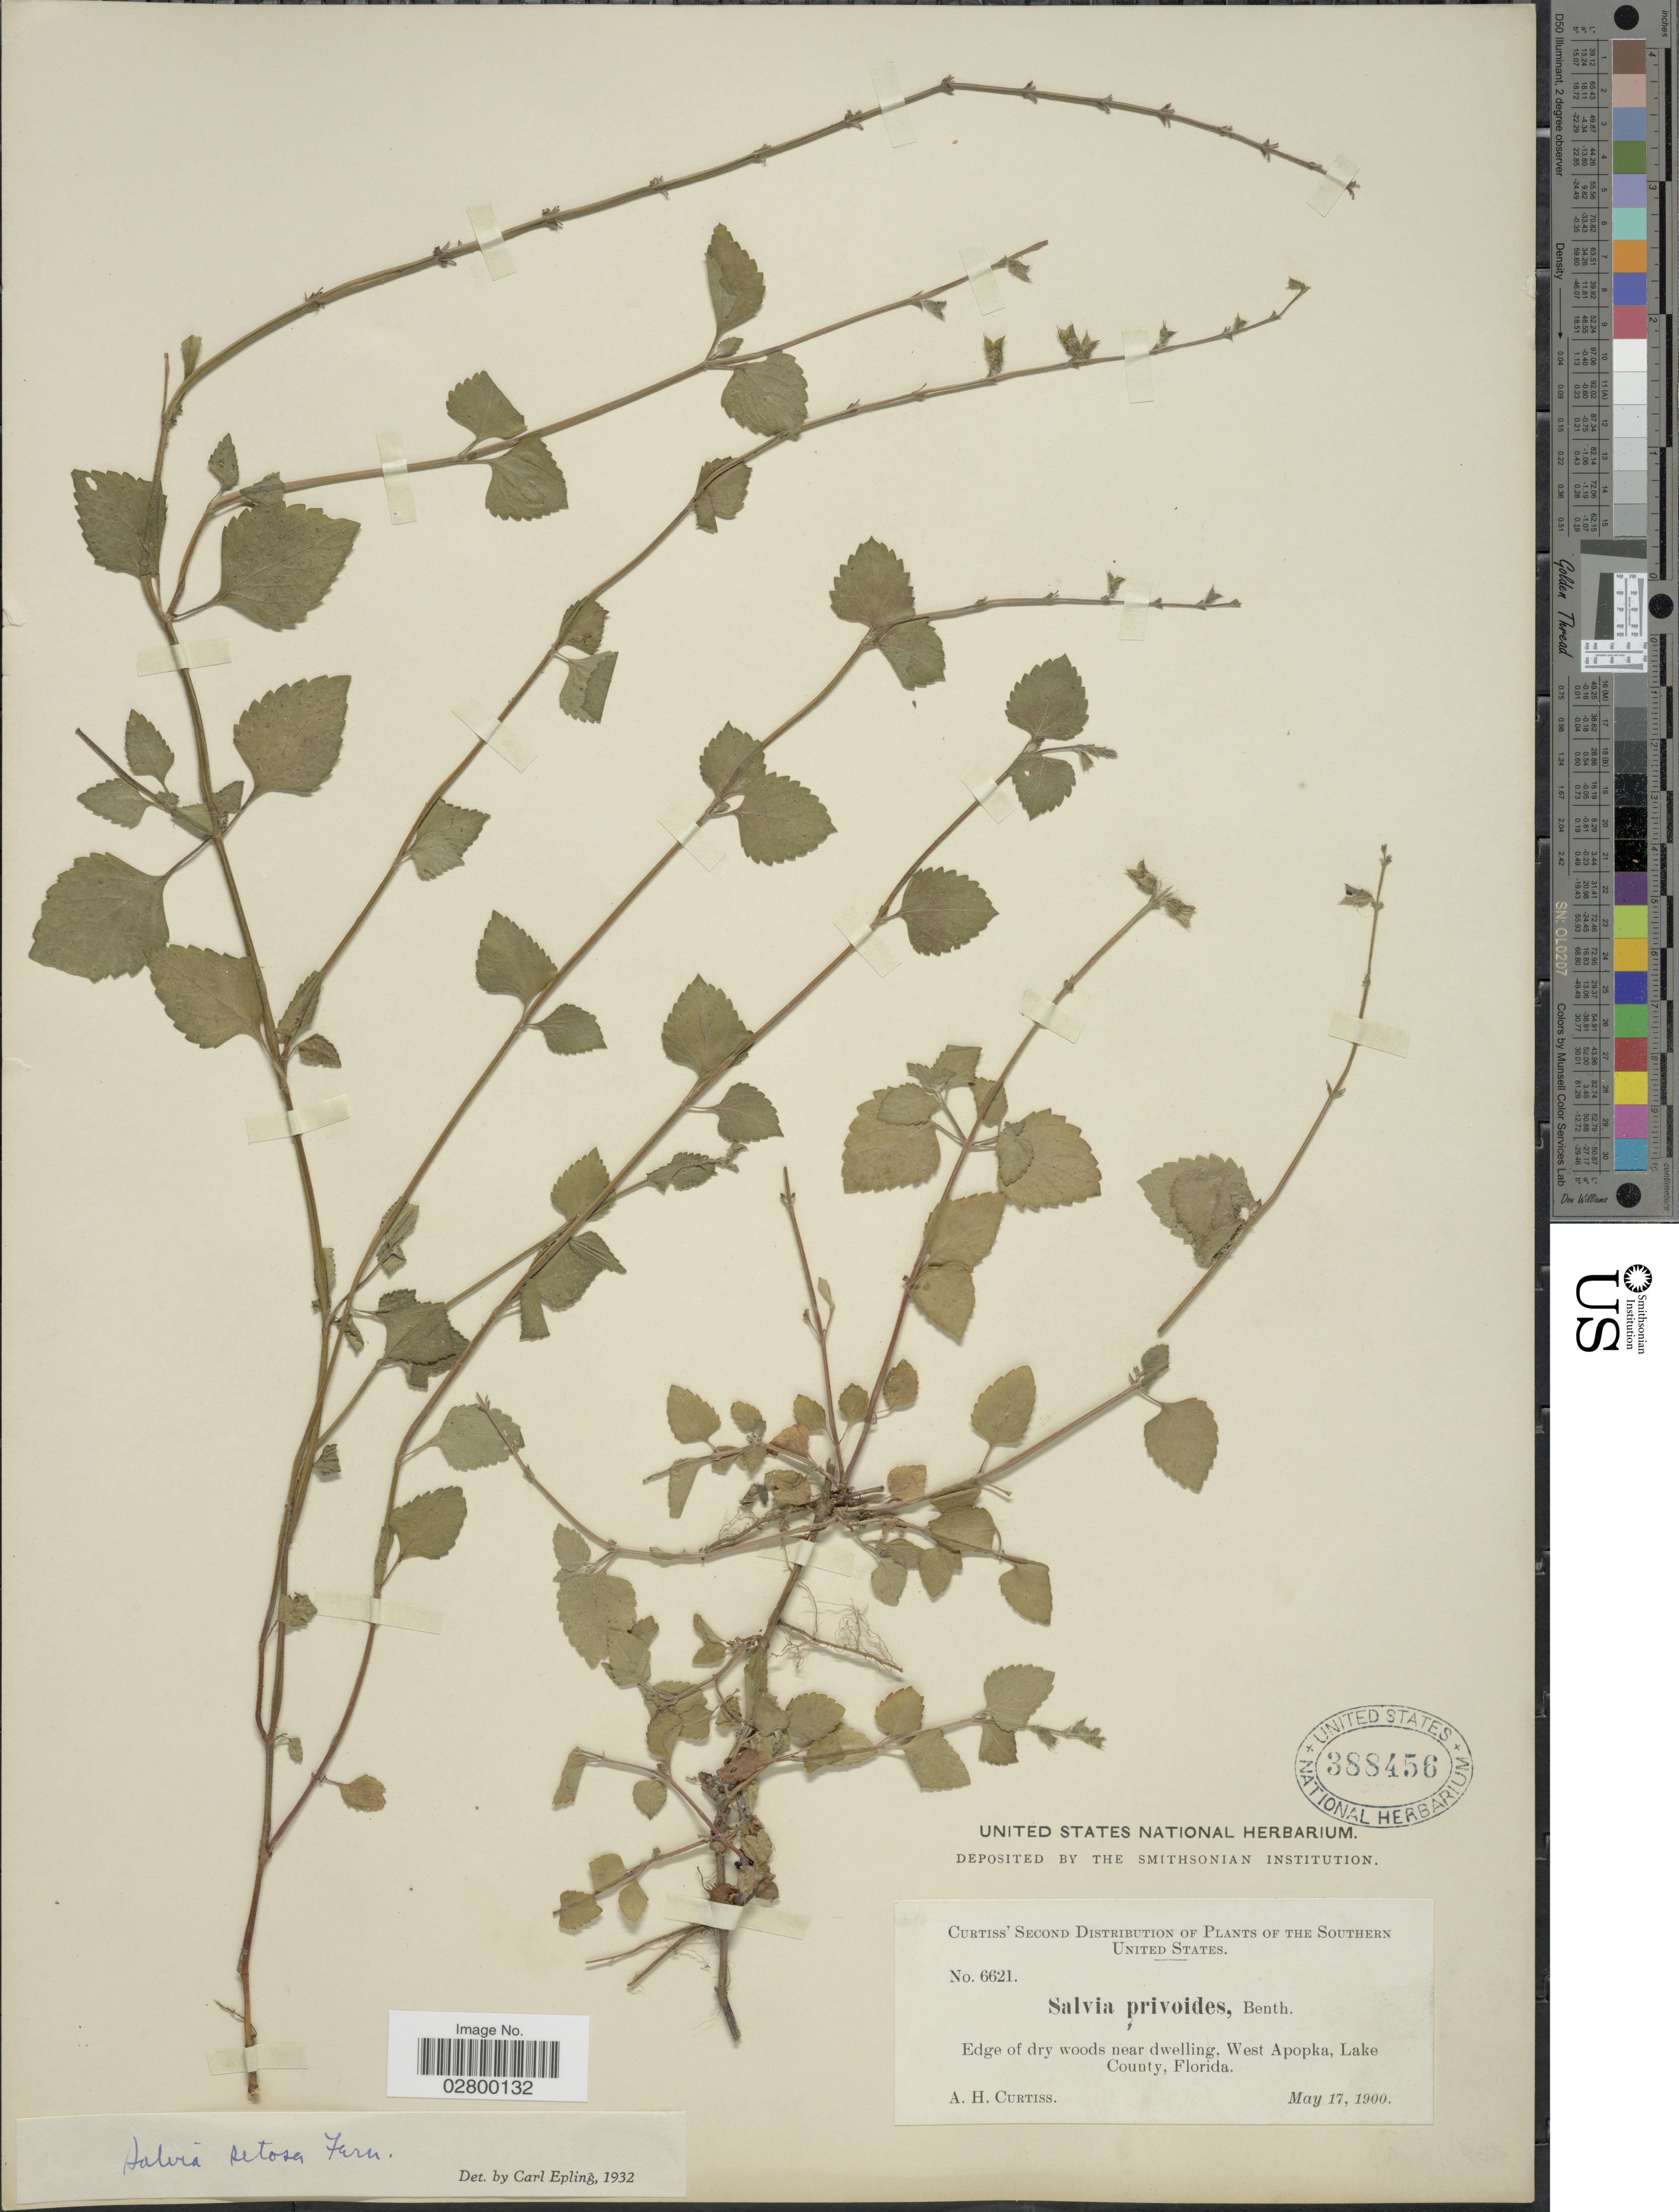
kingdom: Plantae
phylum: Tracheophyta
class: Magnoliopsida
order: Lamiales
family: Lamiaceae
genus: Salvia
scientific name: Salvia setosa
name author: Fernald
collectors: A. H. Curtiss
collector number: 6621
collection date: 1900-05-17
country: United States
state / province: Florida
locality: The Southern United States, Edge of dry woods near dwelling, West Apopka, Lake County.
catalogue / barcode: US 388456